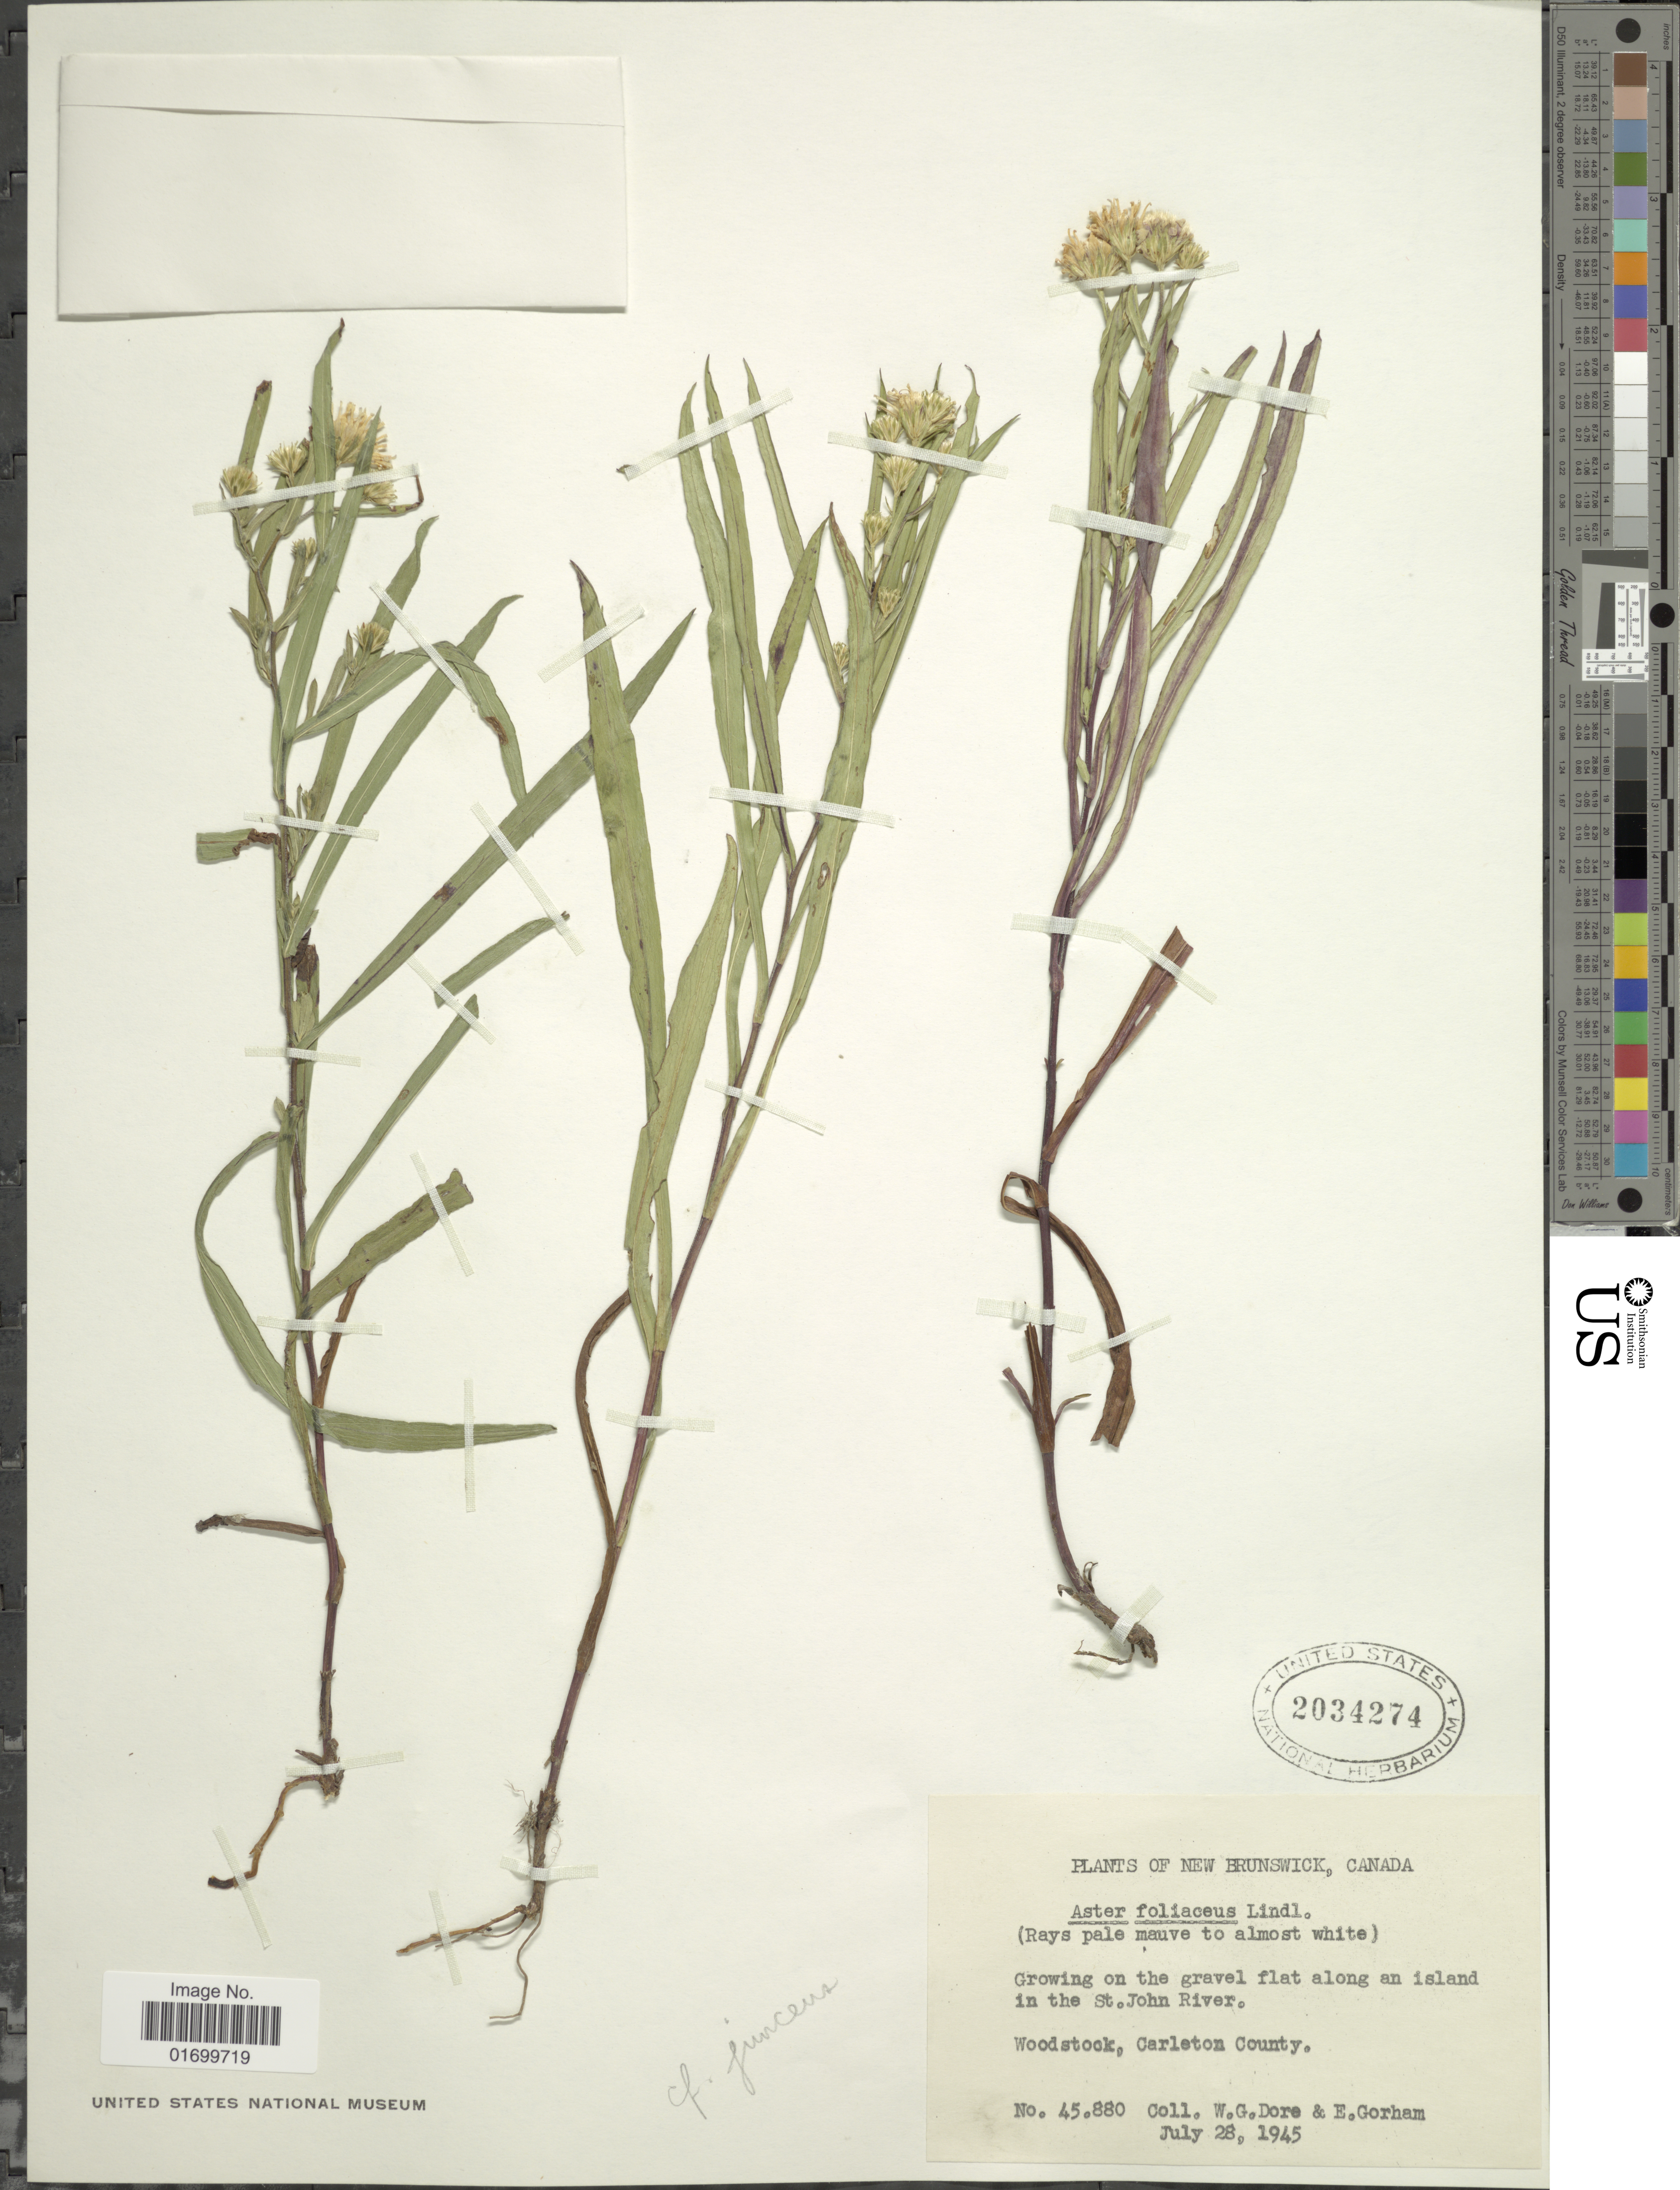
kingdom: Plantae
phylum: Tracheophyta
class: Magnoliopsida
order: Asterales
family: Asteraceae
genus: Symphyotrichum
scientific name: Symphyotrichum boreale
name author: (Torr. & A. Gray) Á. Löve & D. Löve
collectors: W. Dore & E. Gorham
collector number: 45880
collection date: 1945-07-28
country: Canada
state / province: New Brunswick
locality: On the gravel flat along an island in the St. John River, Woodstock, Carleton County.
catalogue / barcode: US 2034274